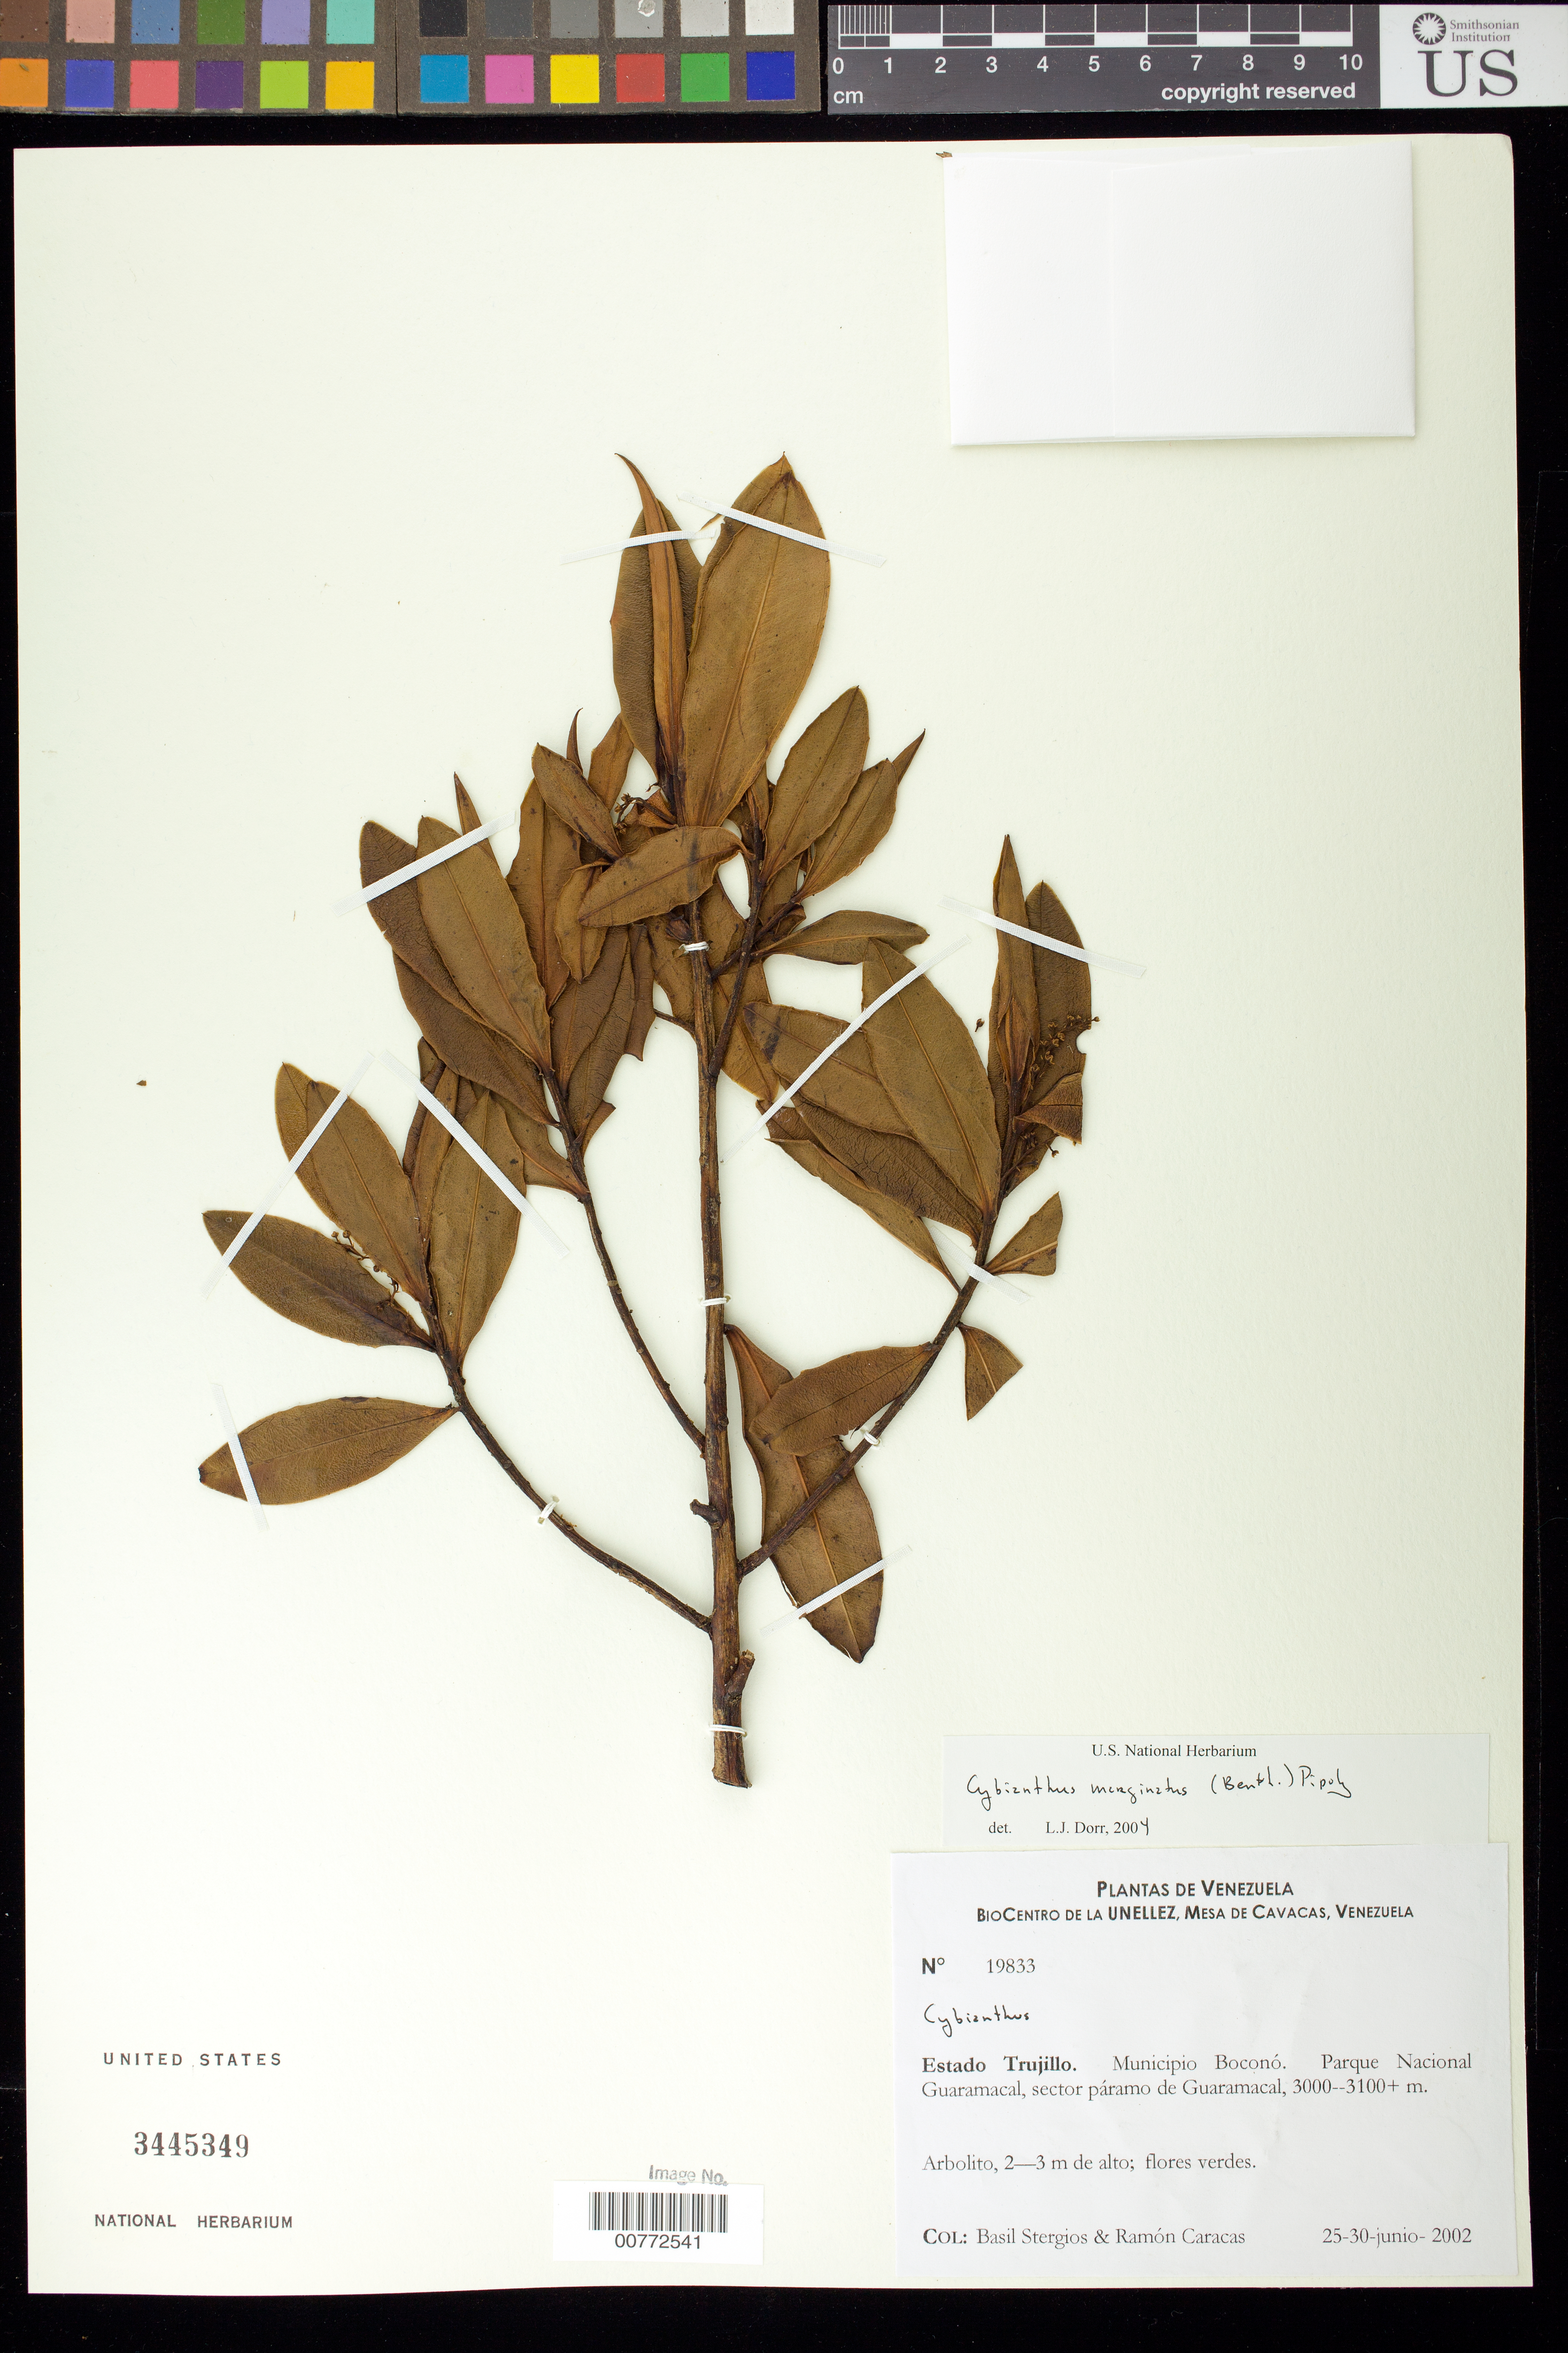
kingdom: Plantae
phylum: Tracheophyta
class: Magnoliopsida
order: Ericales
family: Primulaceae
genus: Cybianthus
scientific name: Cybianthus marginatus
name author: (Benth.) Pipoly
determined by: Dorr, L. J., (BOT), Smithsonian Institution - National Museum of Natural History (UNITED STATES)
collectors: B. G. Stergios & R. Caracas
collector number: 19833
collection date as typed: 25 Jun 2002 to 30 Jun 2002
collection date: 2002-06-25/2002-06-30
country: Venezuela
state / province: Trujillo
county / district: Boconó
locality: Parque Nacional Guaramacal, páramo de Guaramacal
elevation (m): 3000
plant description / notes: F, K, PORT, US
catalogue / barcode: US 3445349